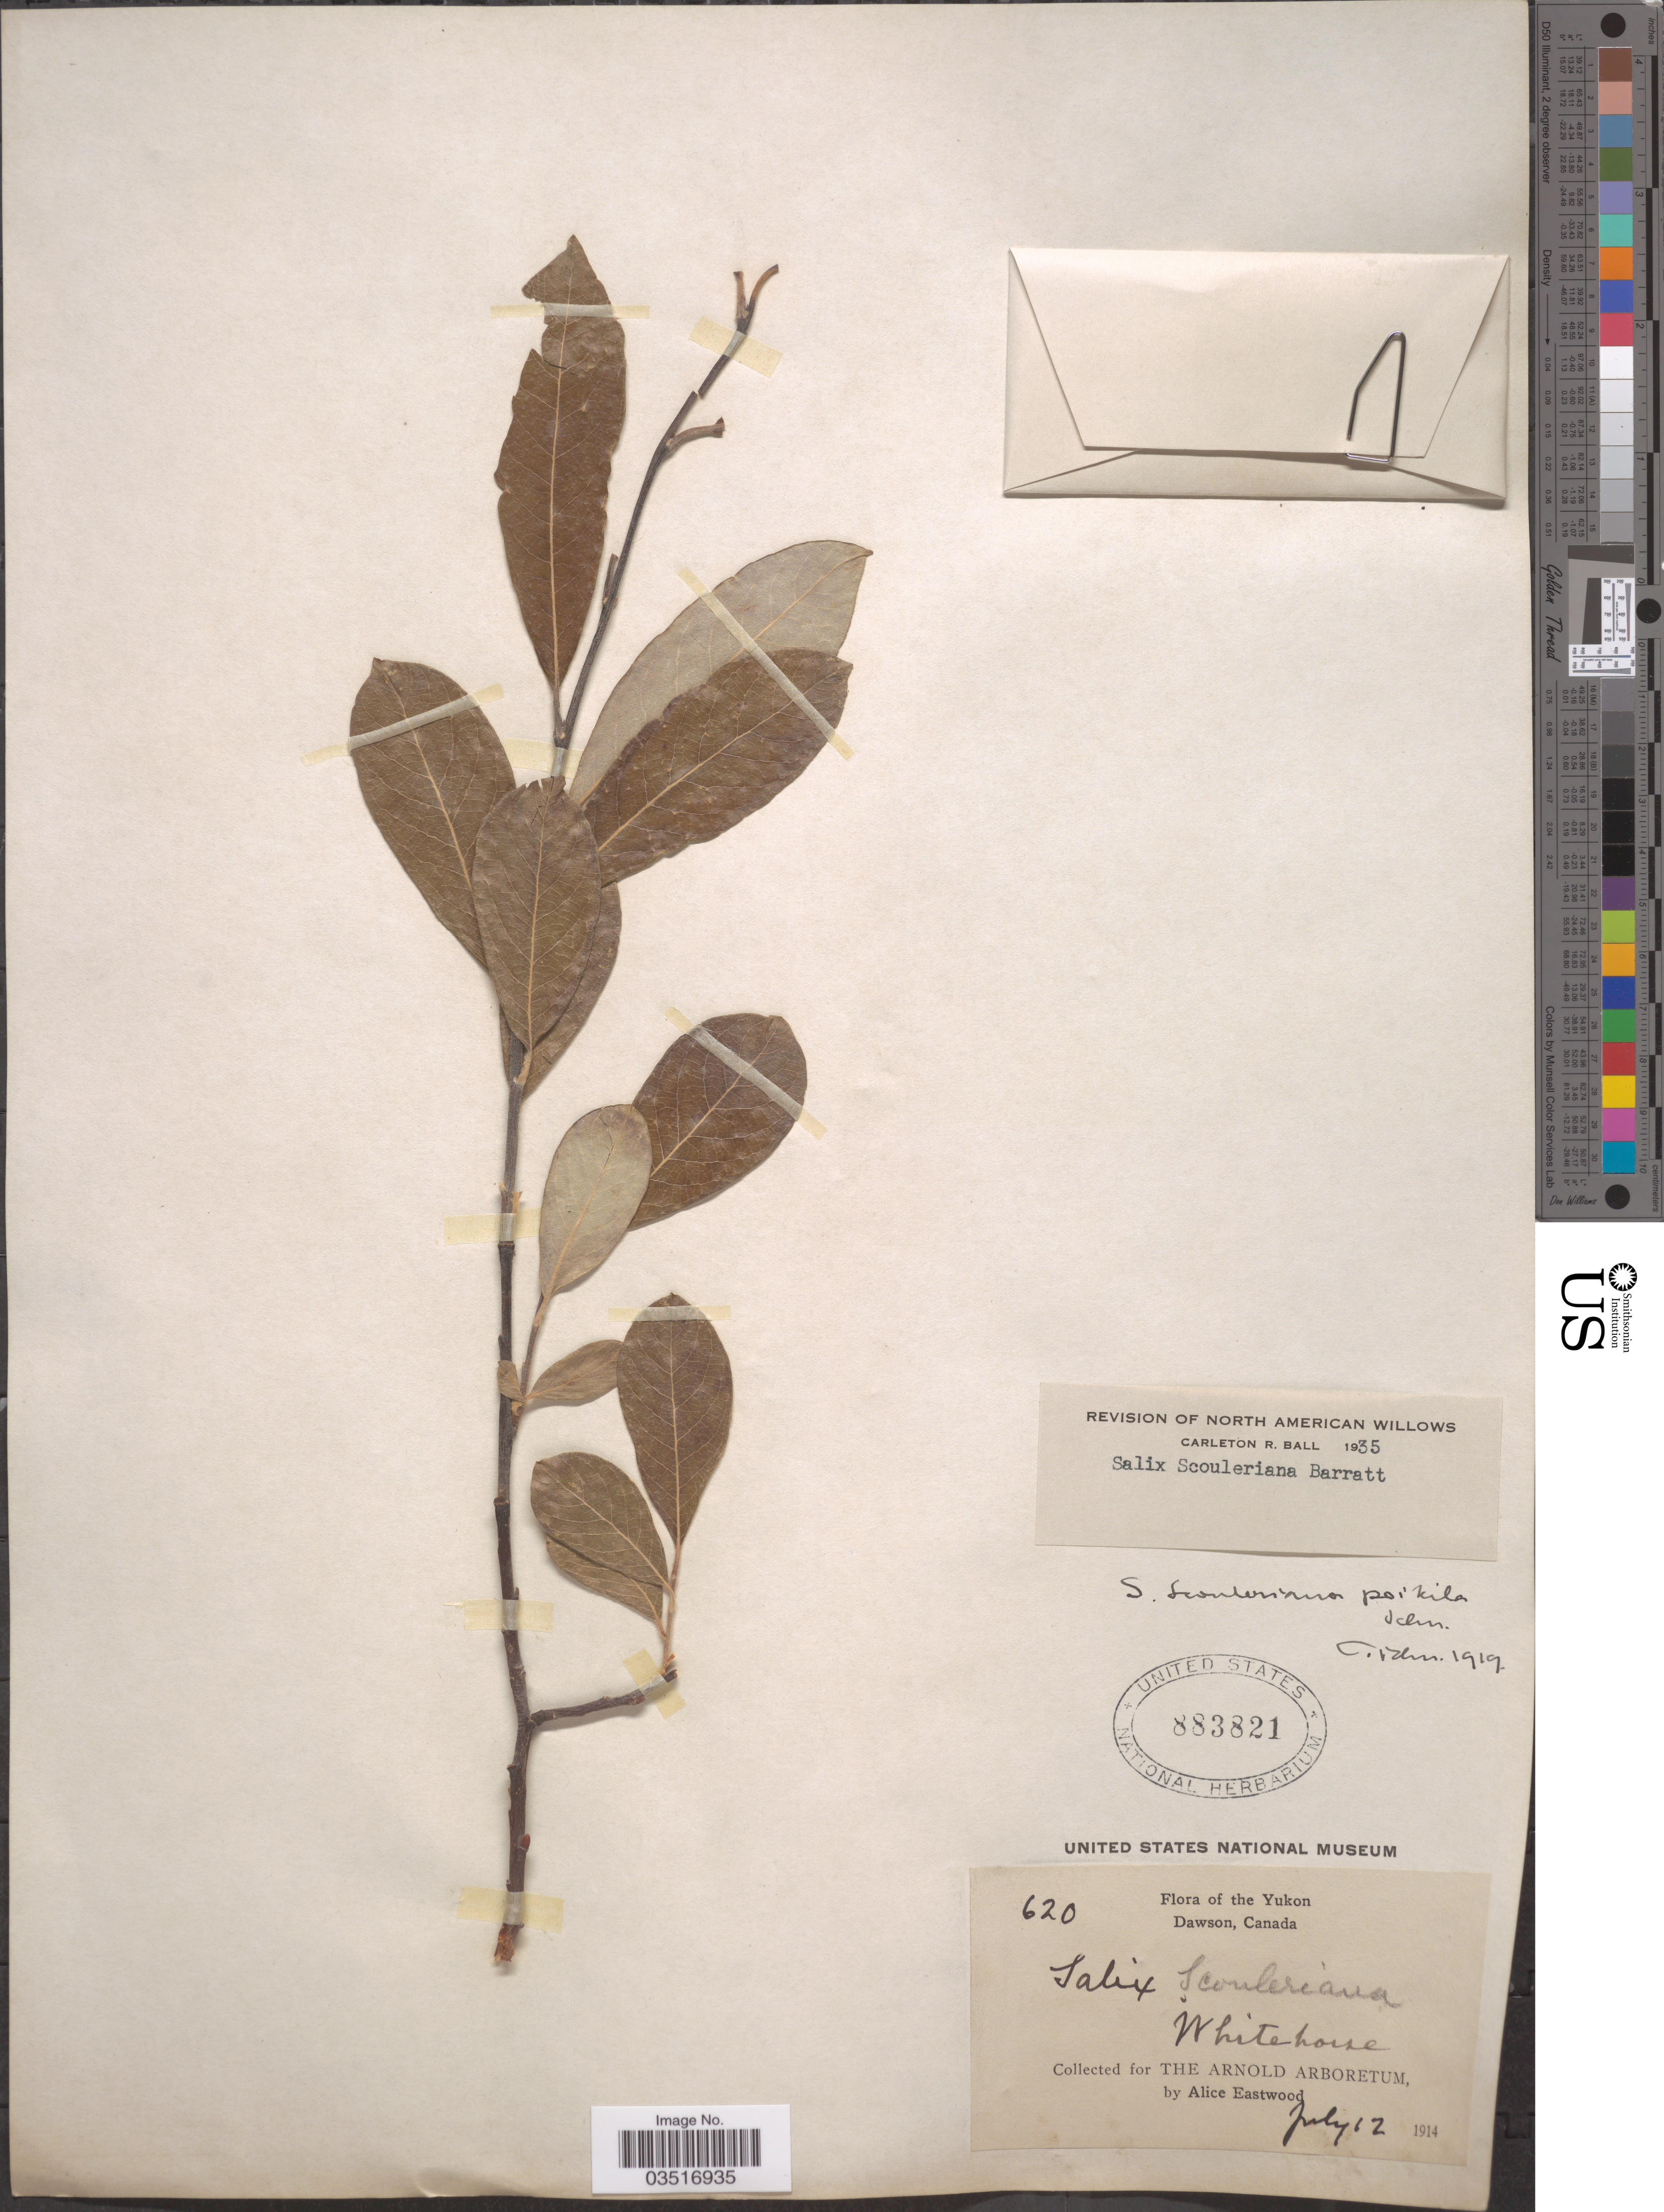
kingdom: Plantae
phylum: Tracheophyta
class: Magnoliopsida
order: Malpighiales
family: Salicaceae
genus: Salix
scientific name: Salix scouleriana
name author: Barratt ex Hook.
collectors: A. Eastwood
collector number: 620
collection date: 1914-07-12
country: Canada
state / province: Yukon Territory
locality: Yukon. Dawson. Whitehorse.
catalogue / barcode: US 883821